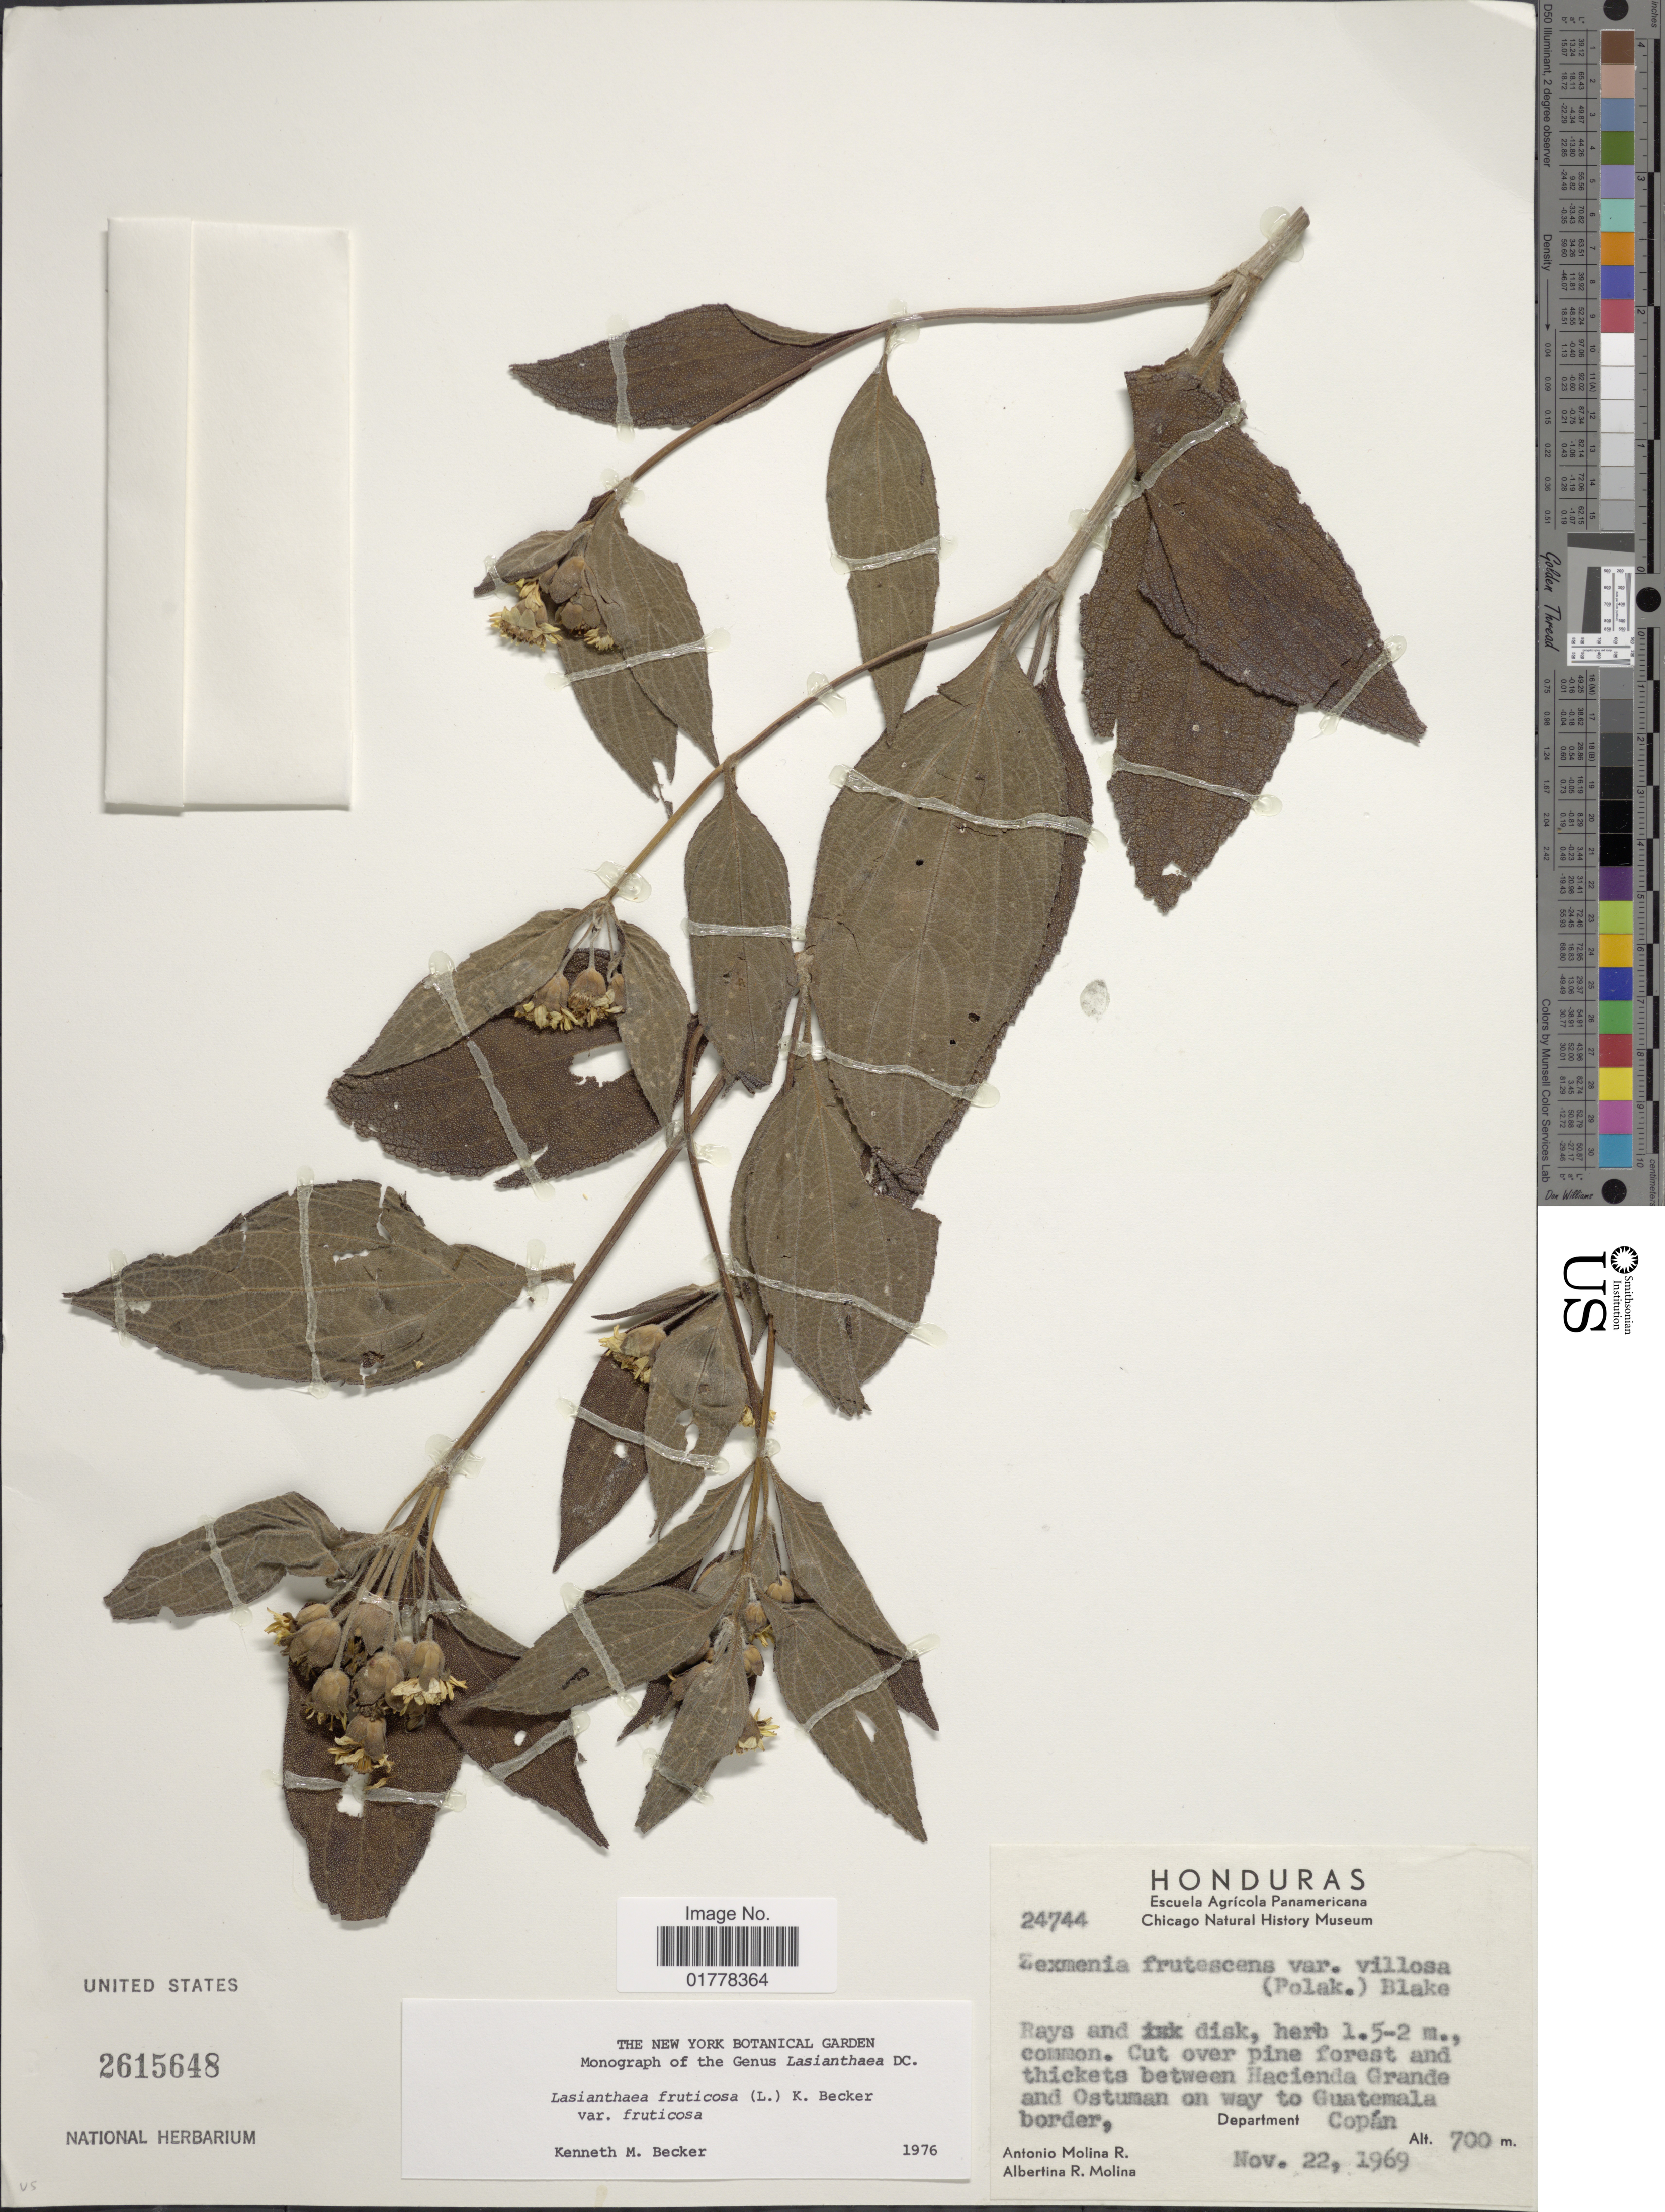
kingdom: Plantae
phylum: Tracheophyta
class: Magnoliopsida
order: Asterales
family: Asteraceae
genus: Lasianthaea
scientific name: Lasianthaea fruticosa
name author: (L.) K.M. Becker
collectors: A. Molina R. & A. R. Molina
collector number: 24744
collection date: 1969-11-22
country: Honduras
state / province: Copán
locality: Cut over pine forest and thickets between Hacienda Grande and Ostuman on way to Guatemala border, Department Copán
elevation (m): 700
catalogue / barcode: US 2615648